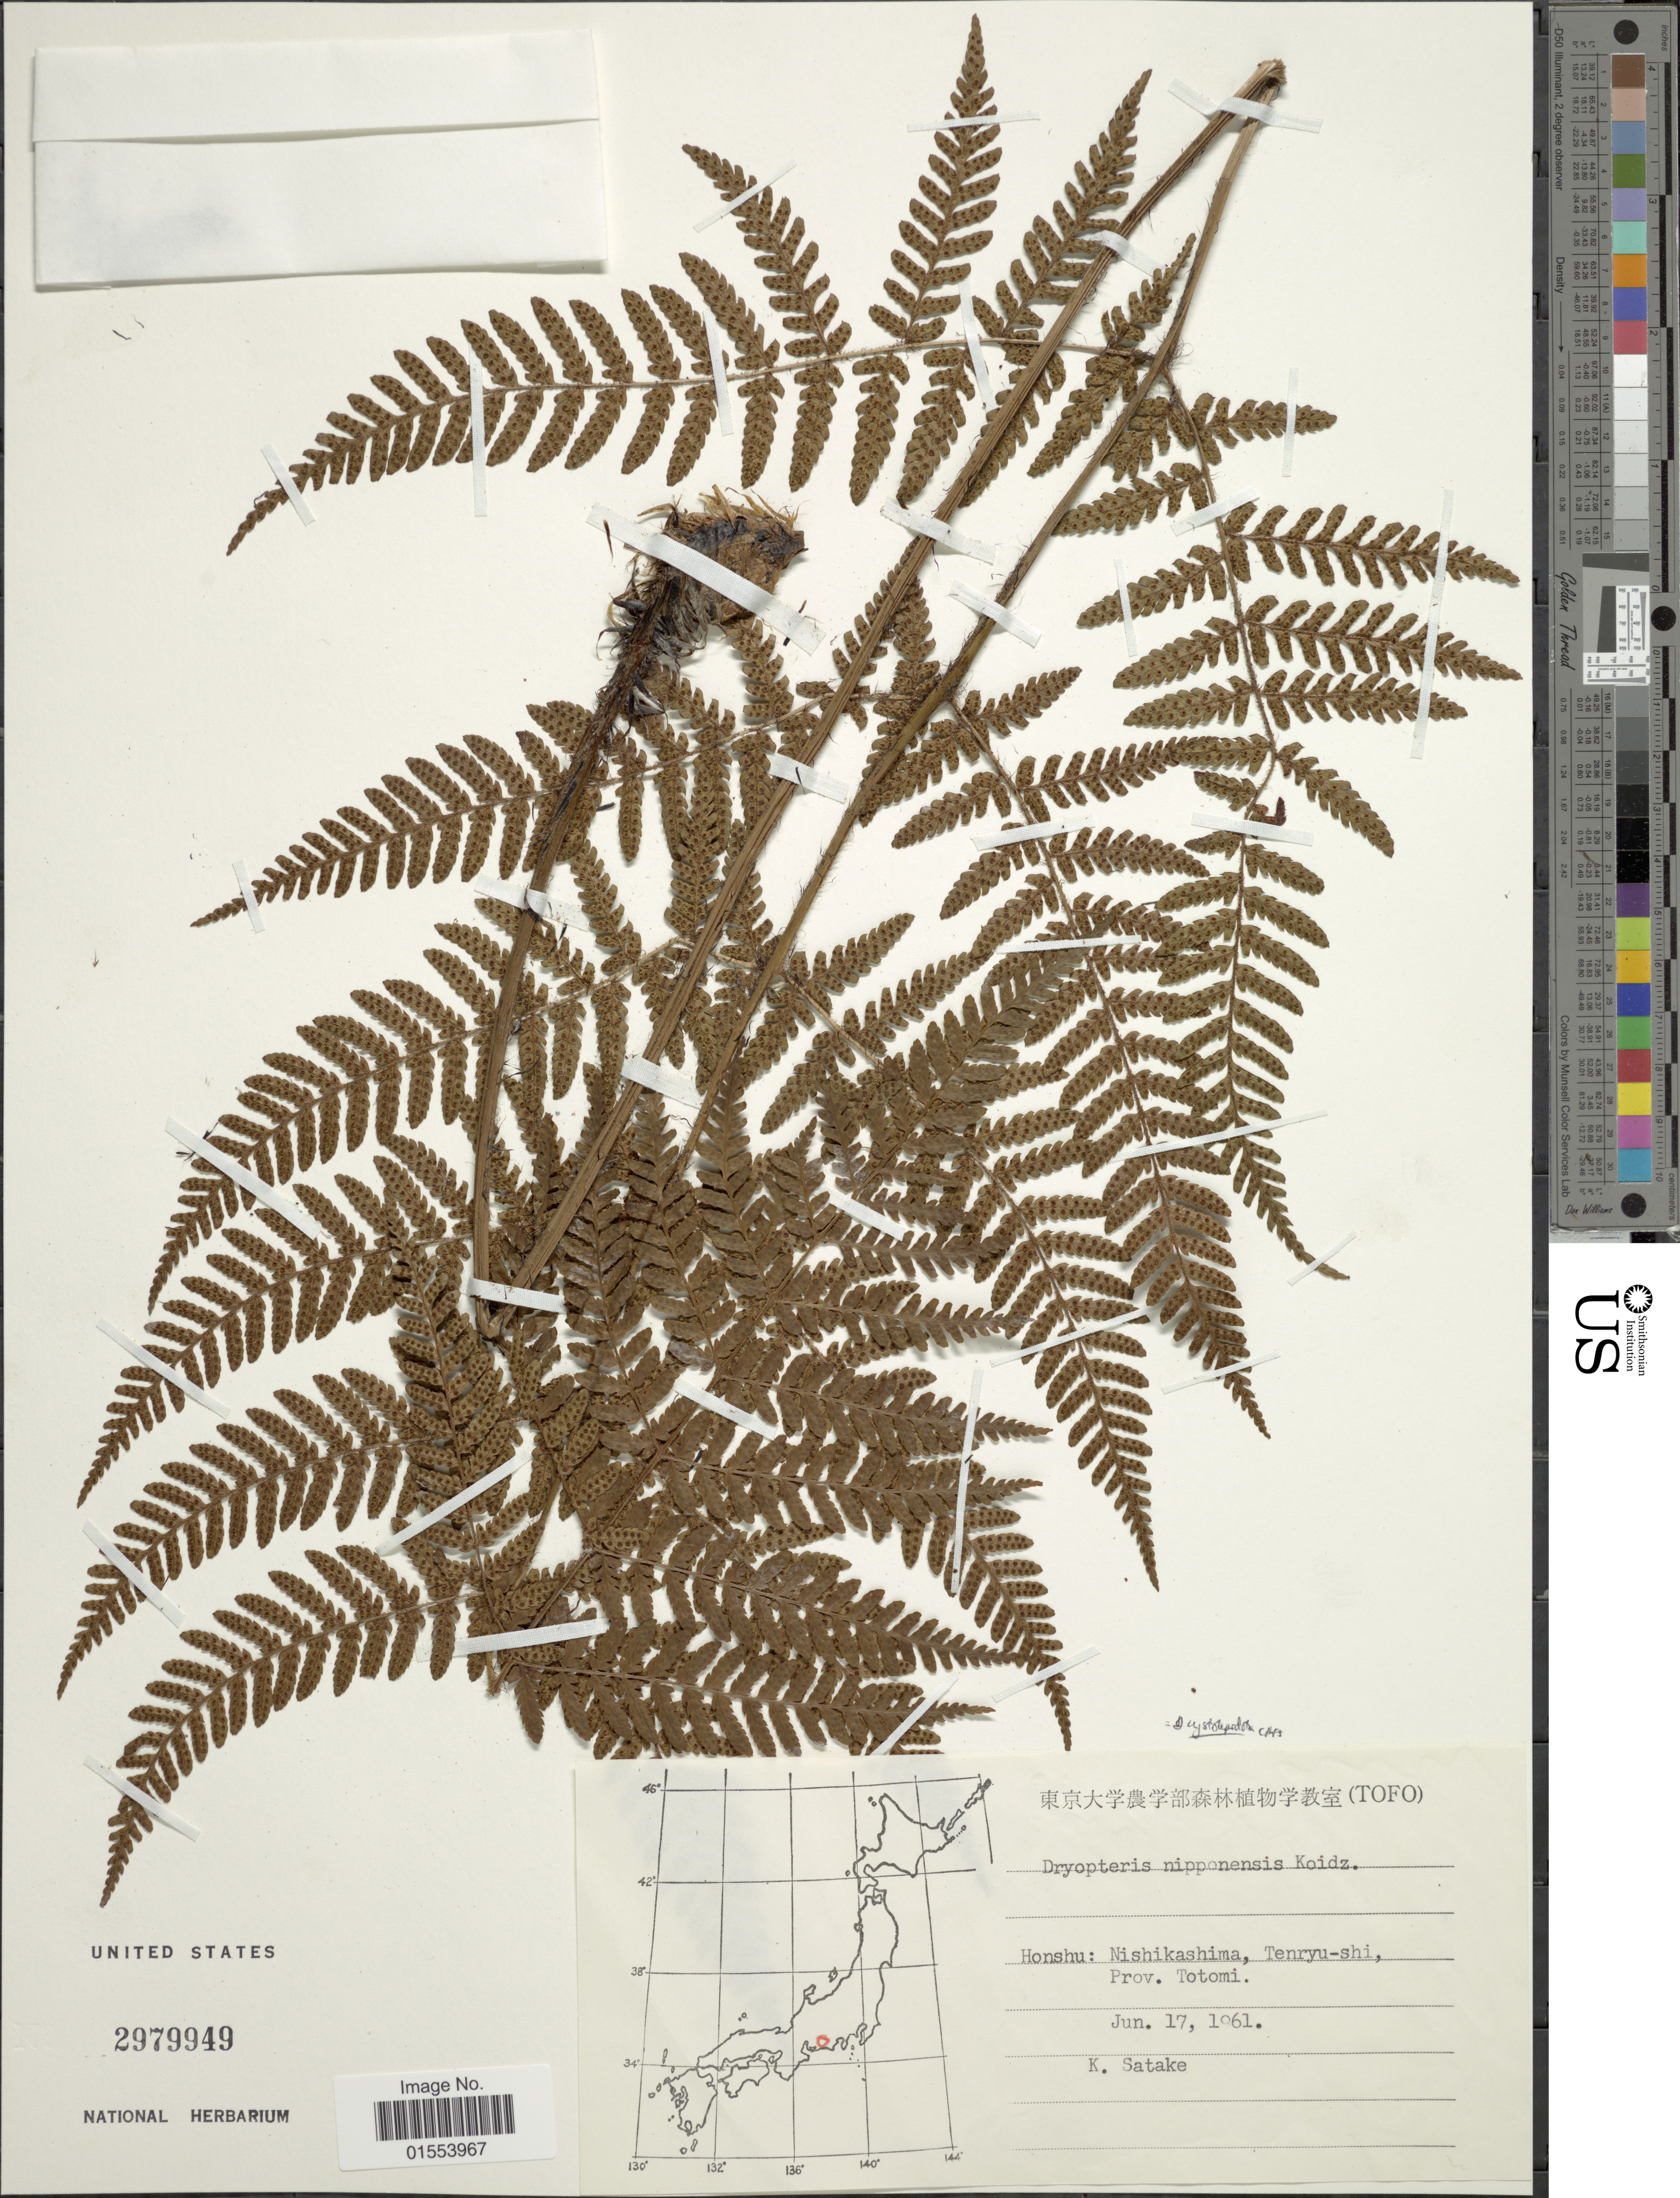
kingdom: Plantae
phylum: Tracheophyta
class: Polypodiopsida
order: Polypodiales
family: Dryopteridaceae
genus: Dryopteris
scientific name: Dryopteris cystolepidota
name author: (Miq.) C. Chr.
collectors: K. Satake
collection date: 1961-06-17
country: Japan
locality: Honshu: Nishikashima, Tenryu-shi, Prov. Totomi.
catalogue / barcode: US 2979949